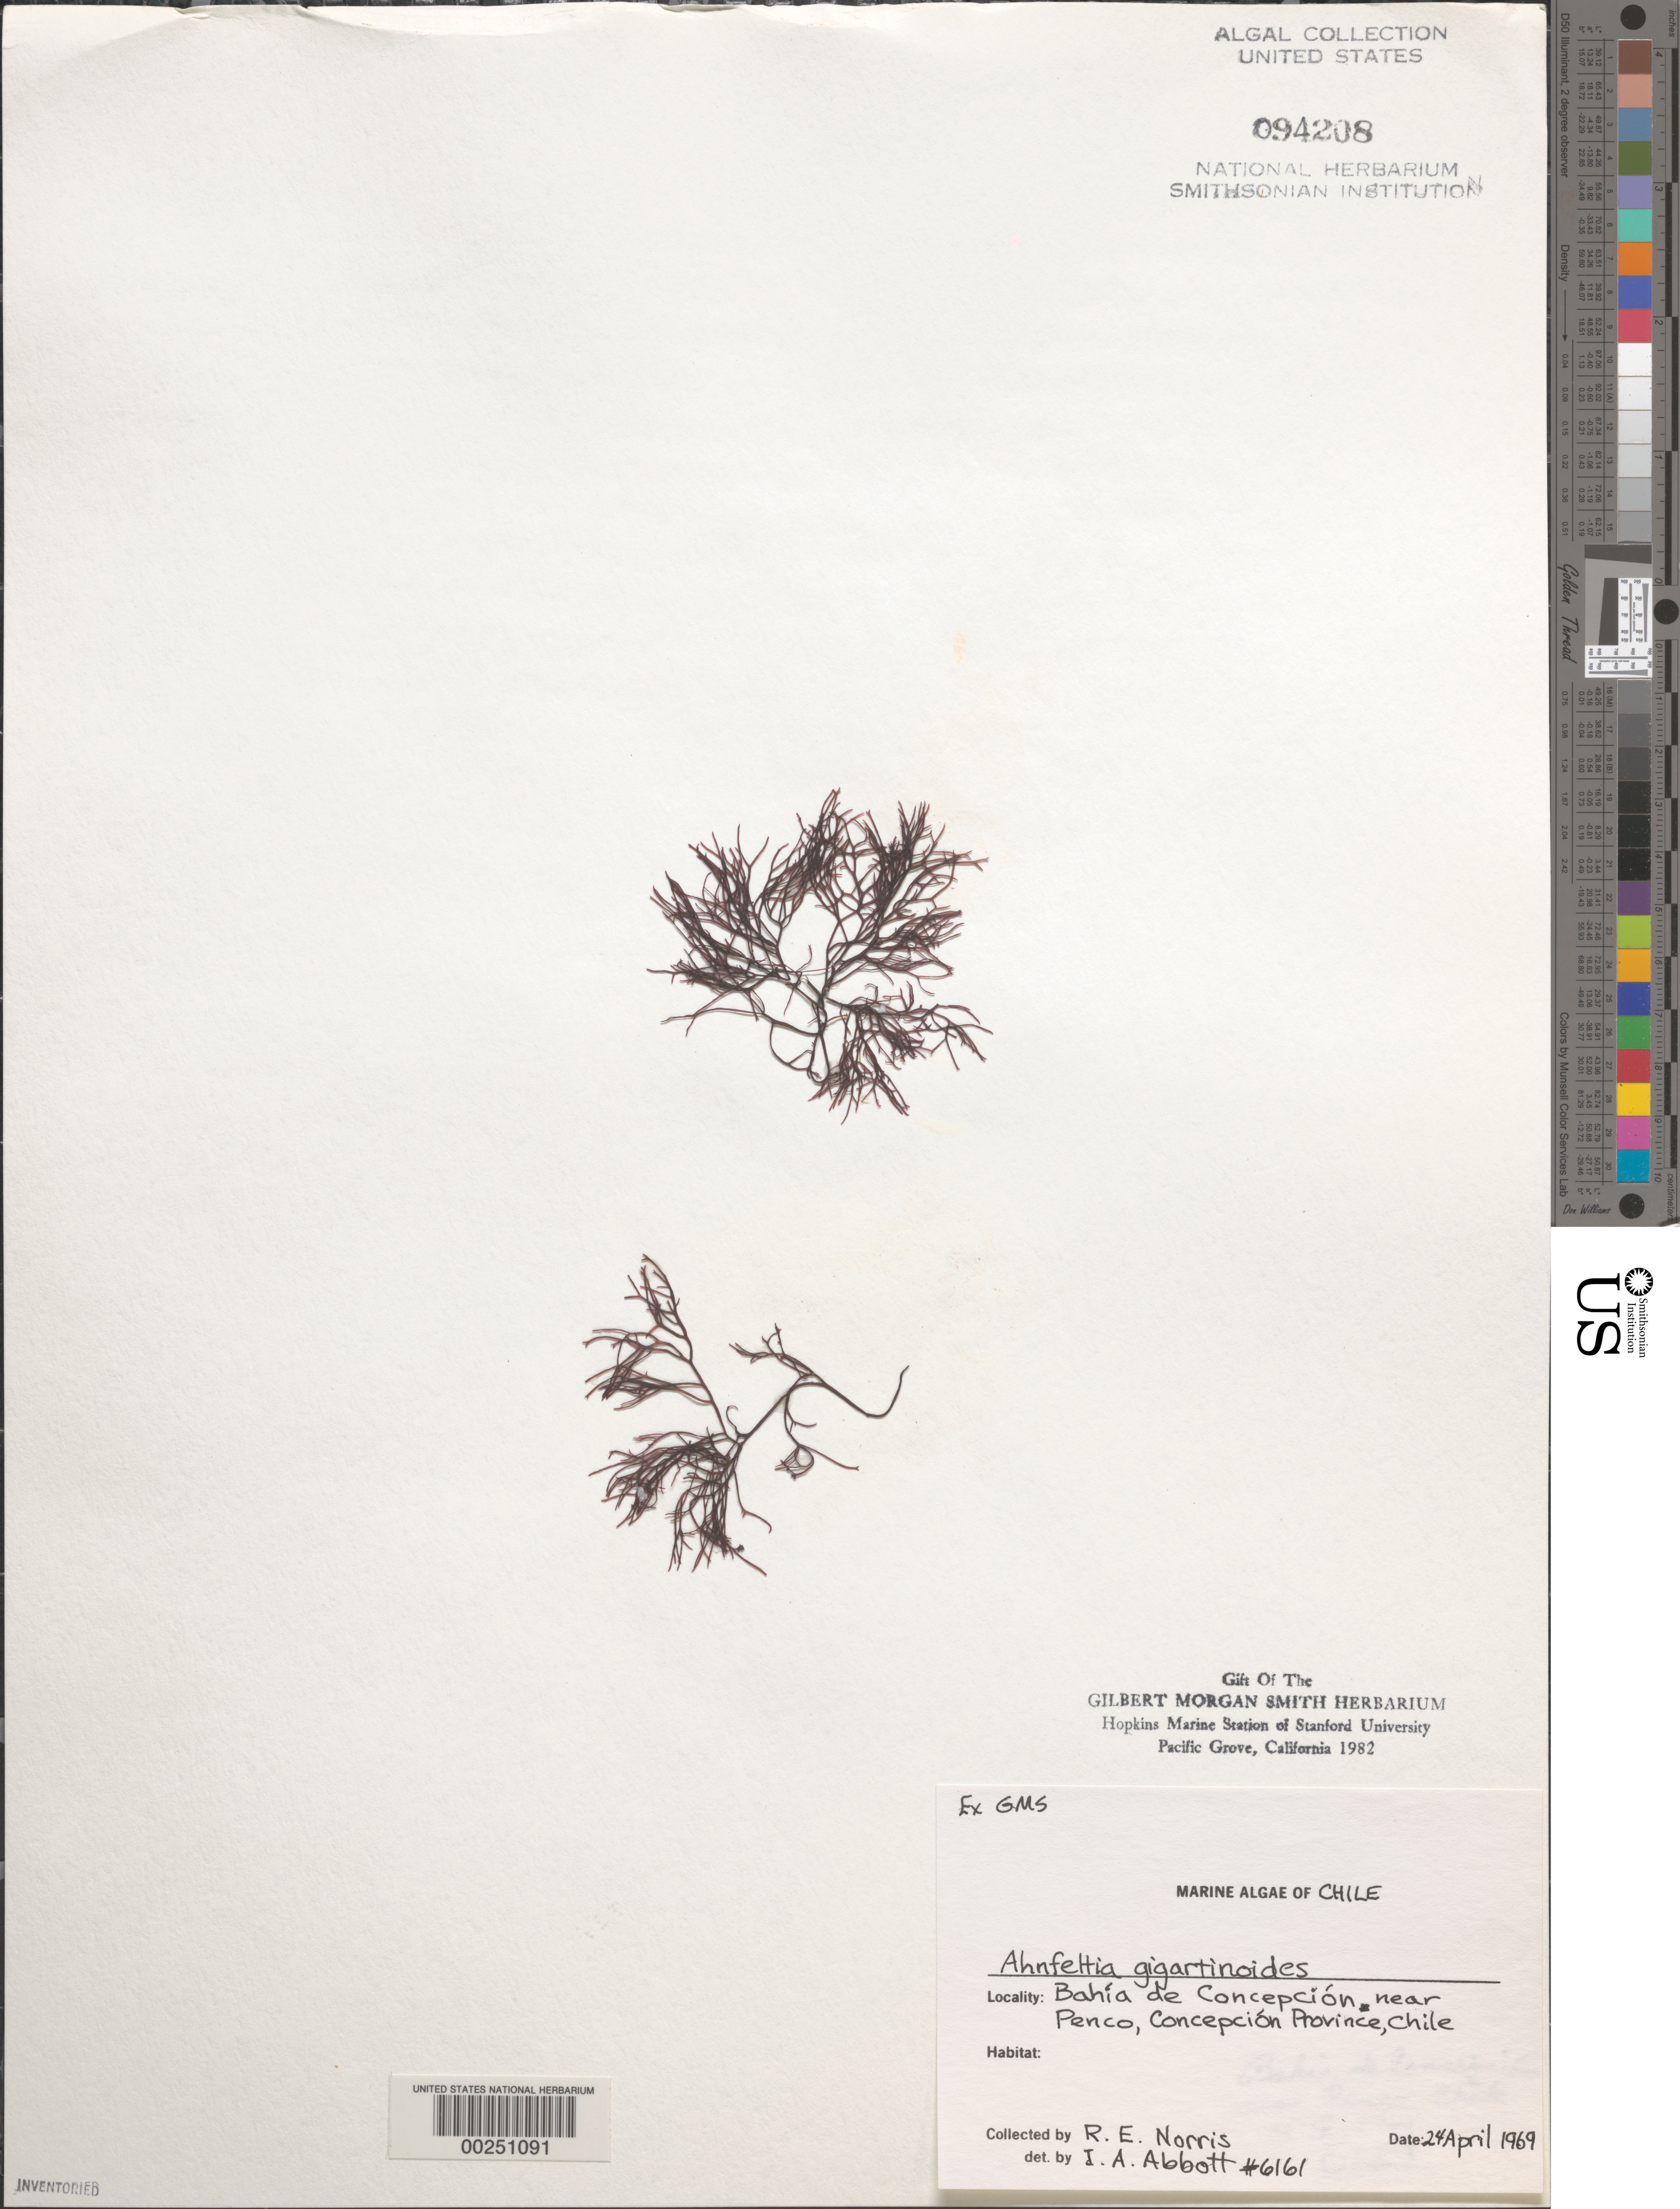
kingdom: Plantae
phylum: Rhodophyta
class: Florideophyceae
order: Ahnfeltiales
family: Ahnfeltiaceae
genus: Ahnfeltia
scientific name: Ahnfeltia gigartinoides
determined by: Abbott, Isabella A.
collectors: R. E. Norris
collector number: IAA 6161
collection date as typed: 24 Apr 1969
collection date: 1969-04-24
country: Chile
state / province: Bio-Bío (VIII)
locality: Bahia de concepcion near penco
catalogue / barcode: US 94208